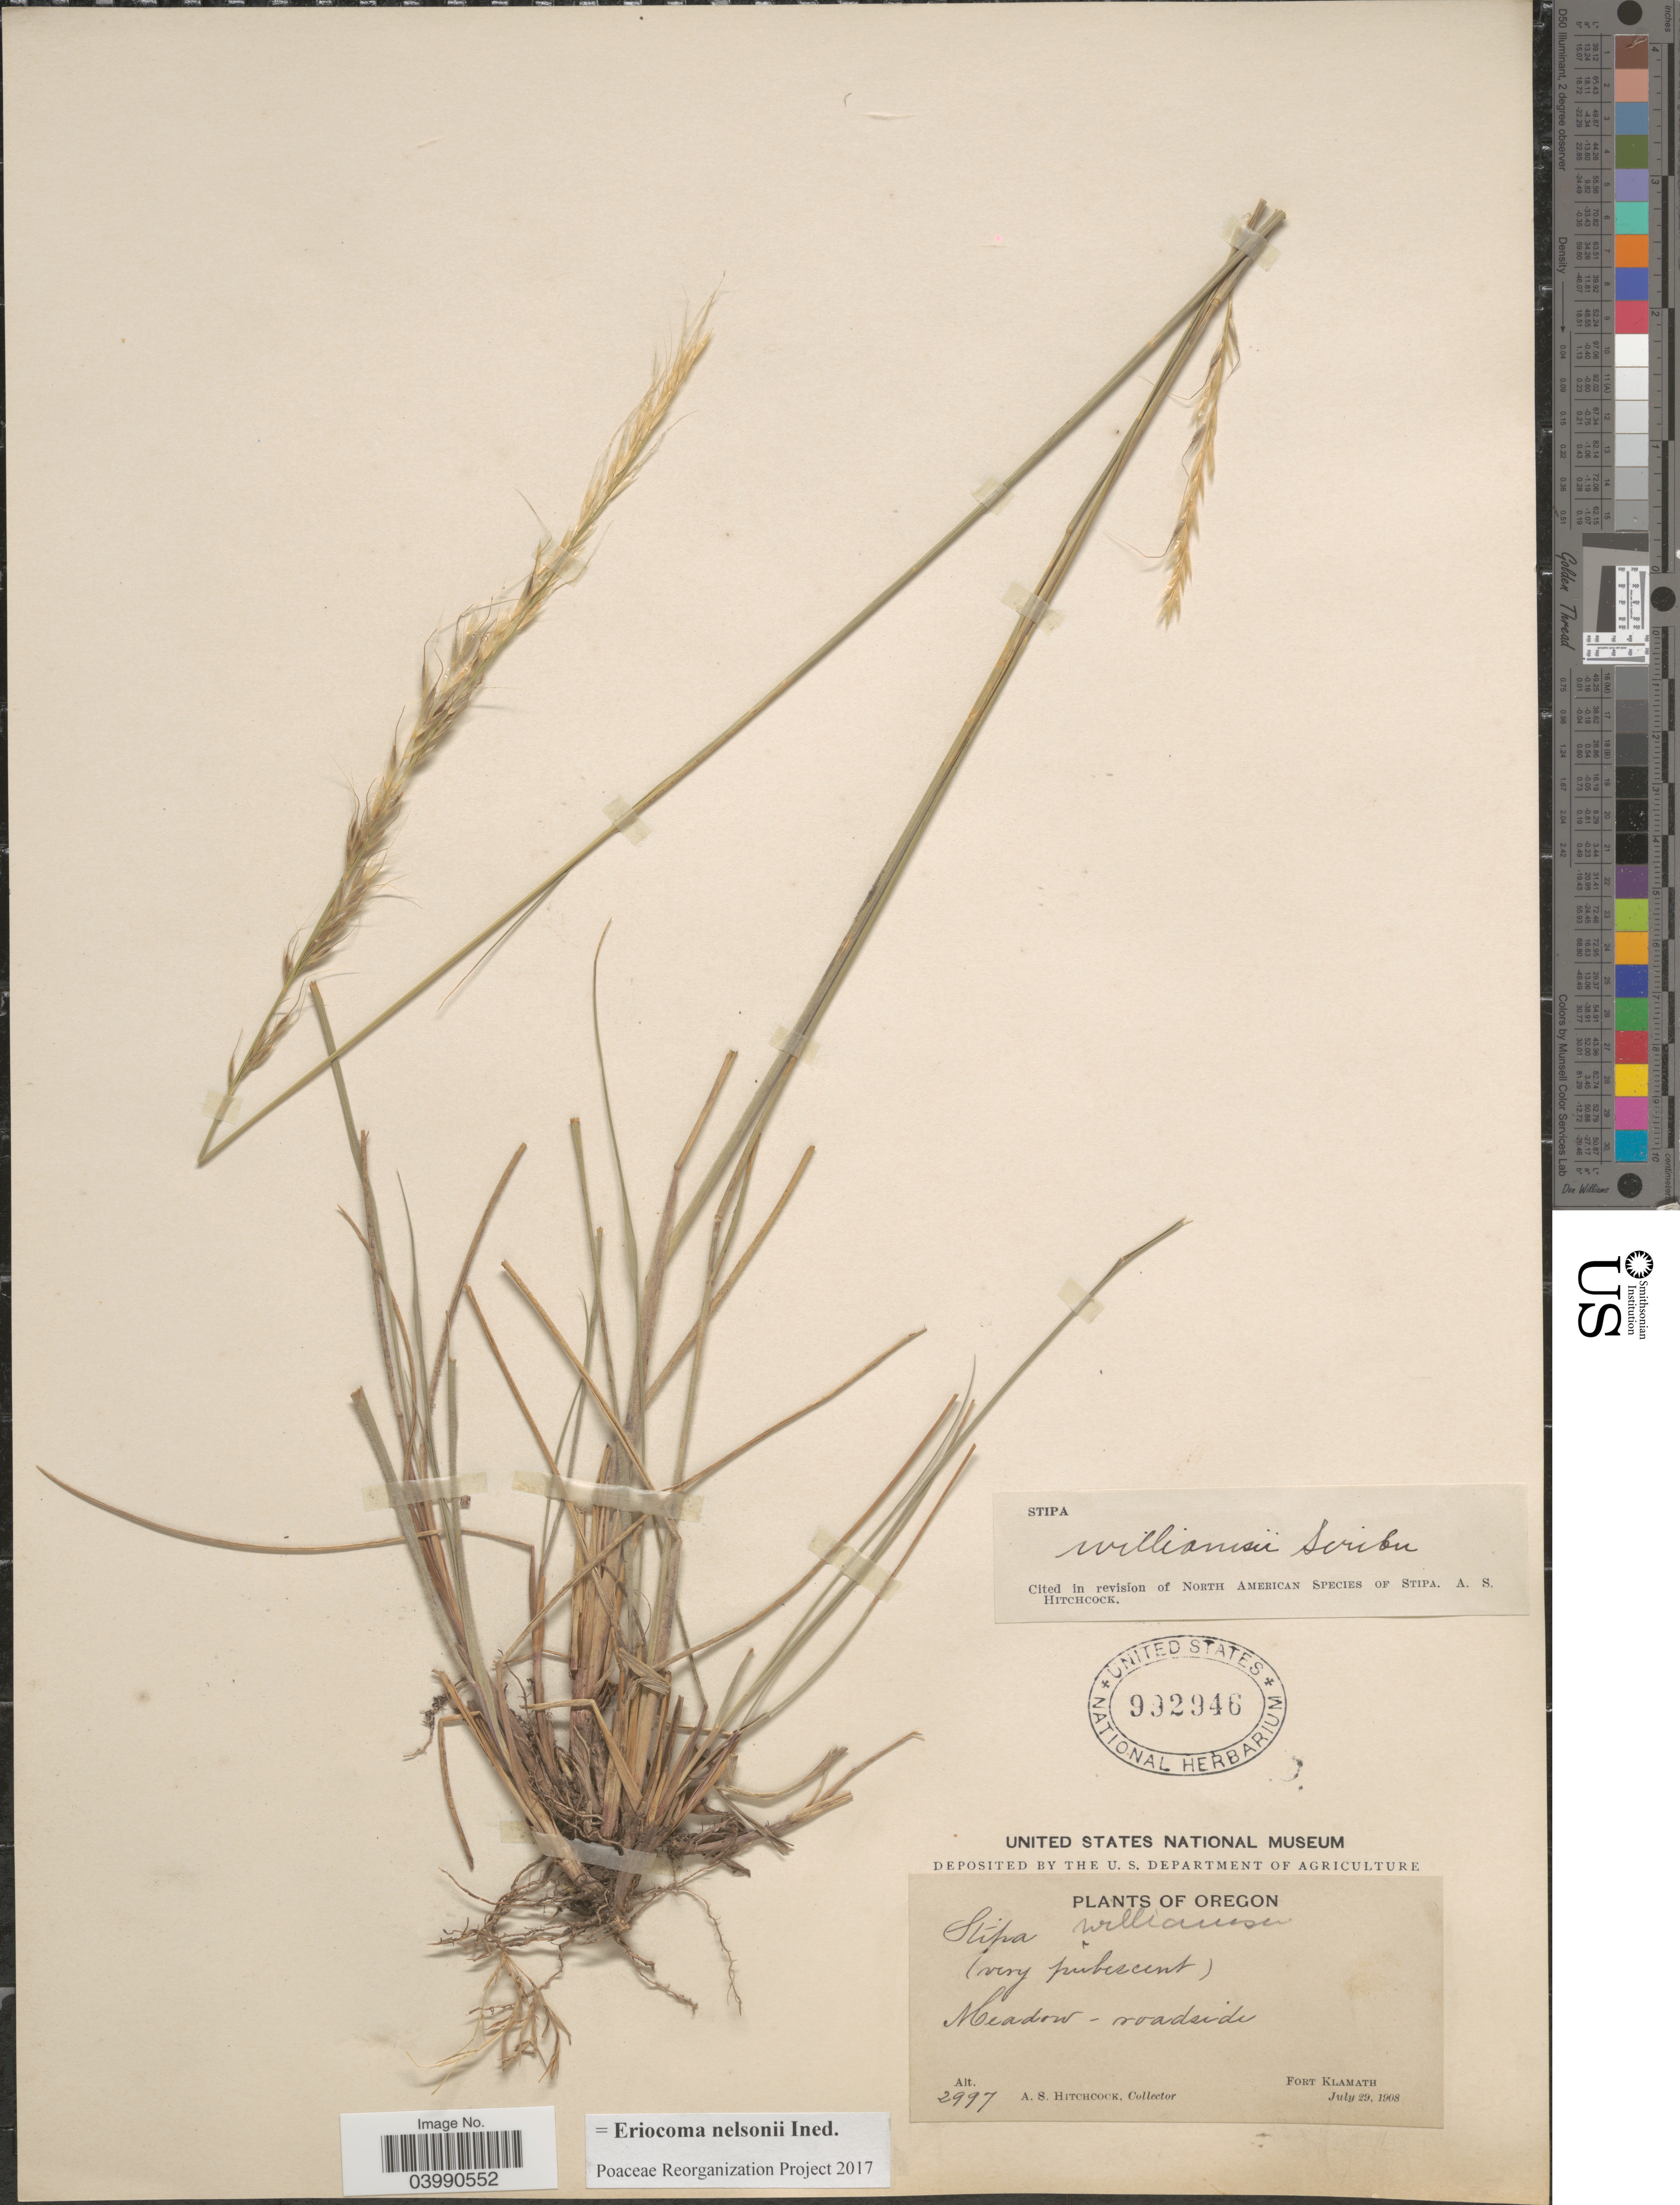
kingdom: Plantae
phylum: Tracheophyta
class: Liliopsida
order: Poales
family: Poaceae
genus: Eriocoma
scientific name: Eriocoma nelsonii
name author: (Scribn.) Romasch.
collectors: A. S. Hitchcock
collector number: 2997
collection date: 1908-07-29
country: United States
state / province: Oregon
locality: Fort Klamath.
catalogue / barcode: US 992946